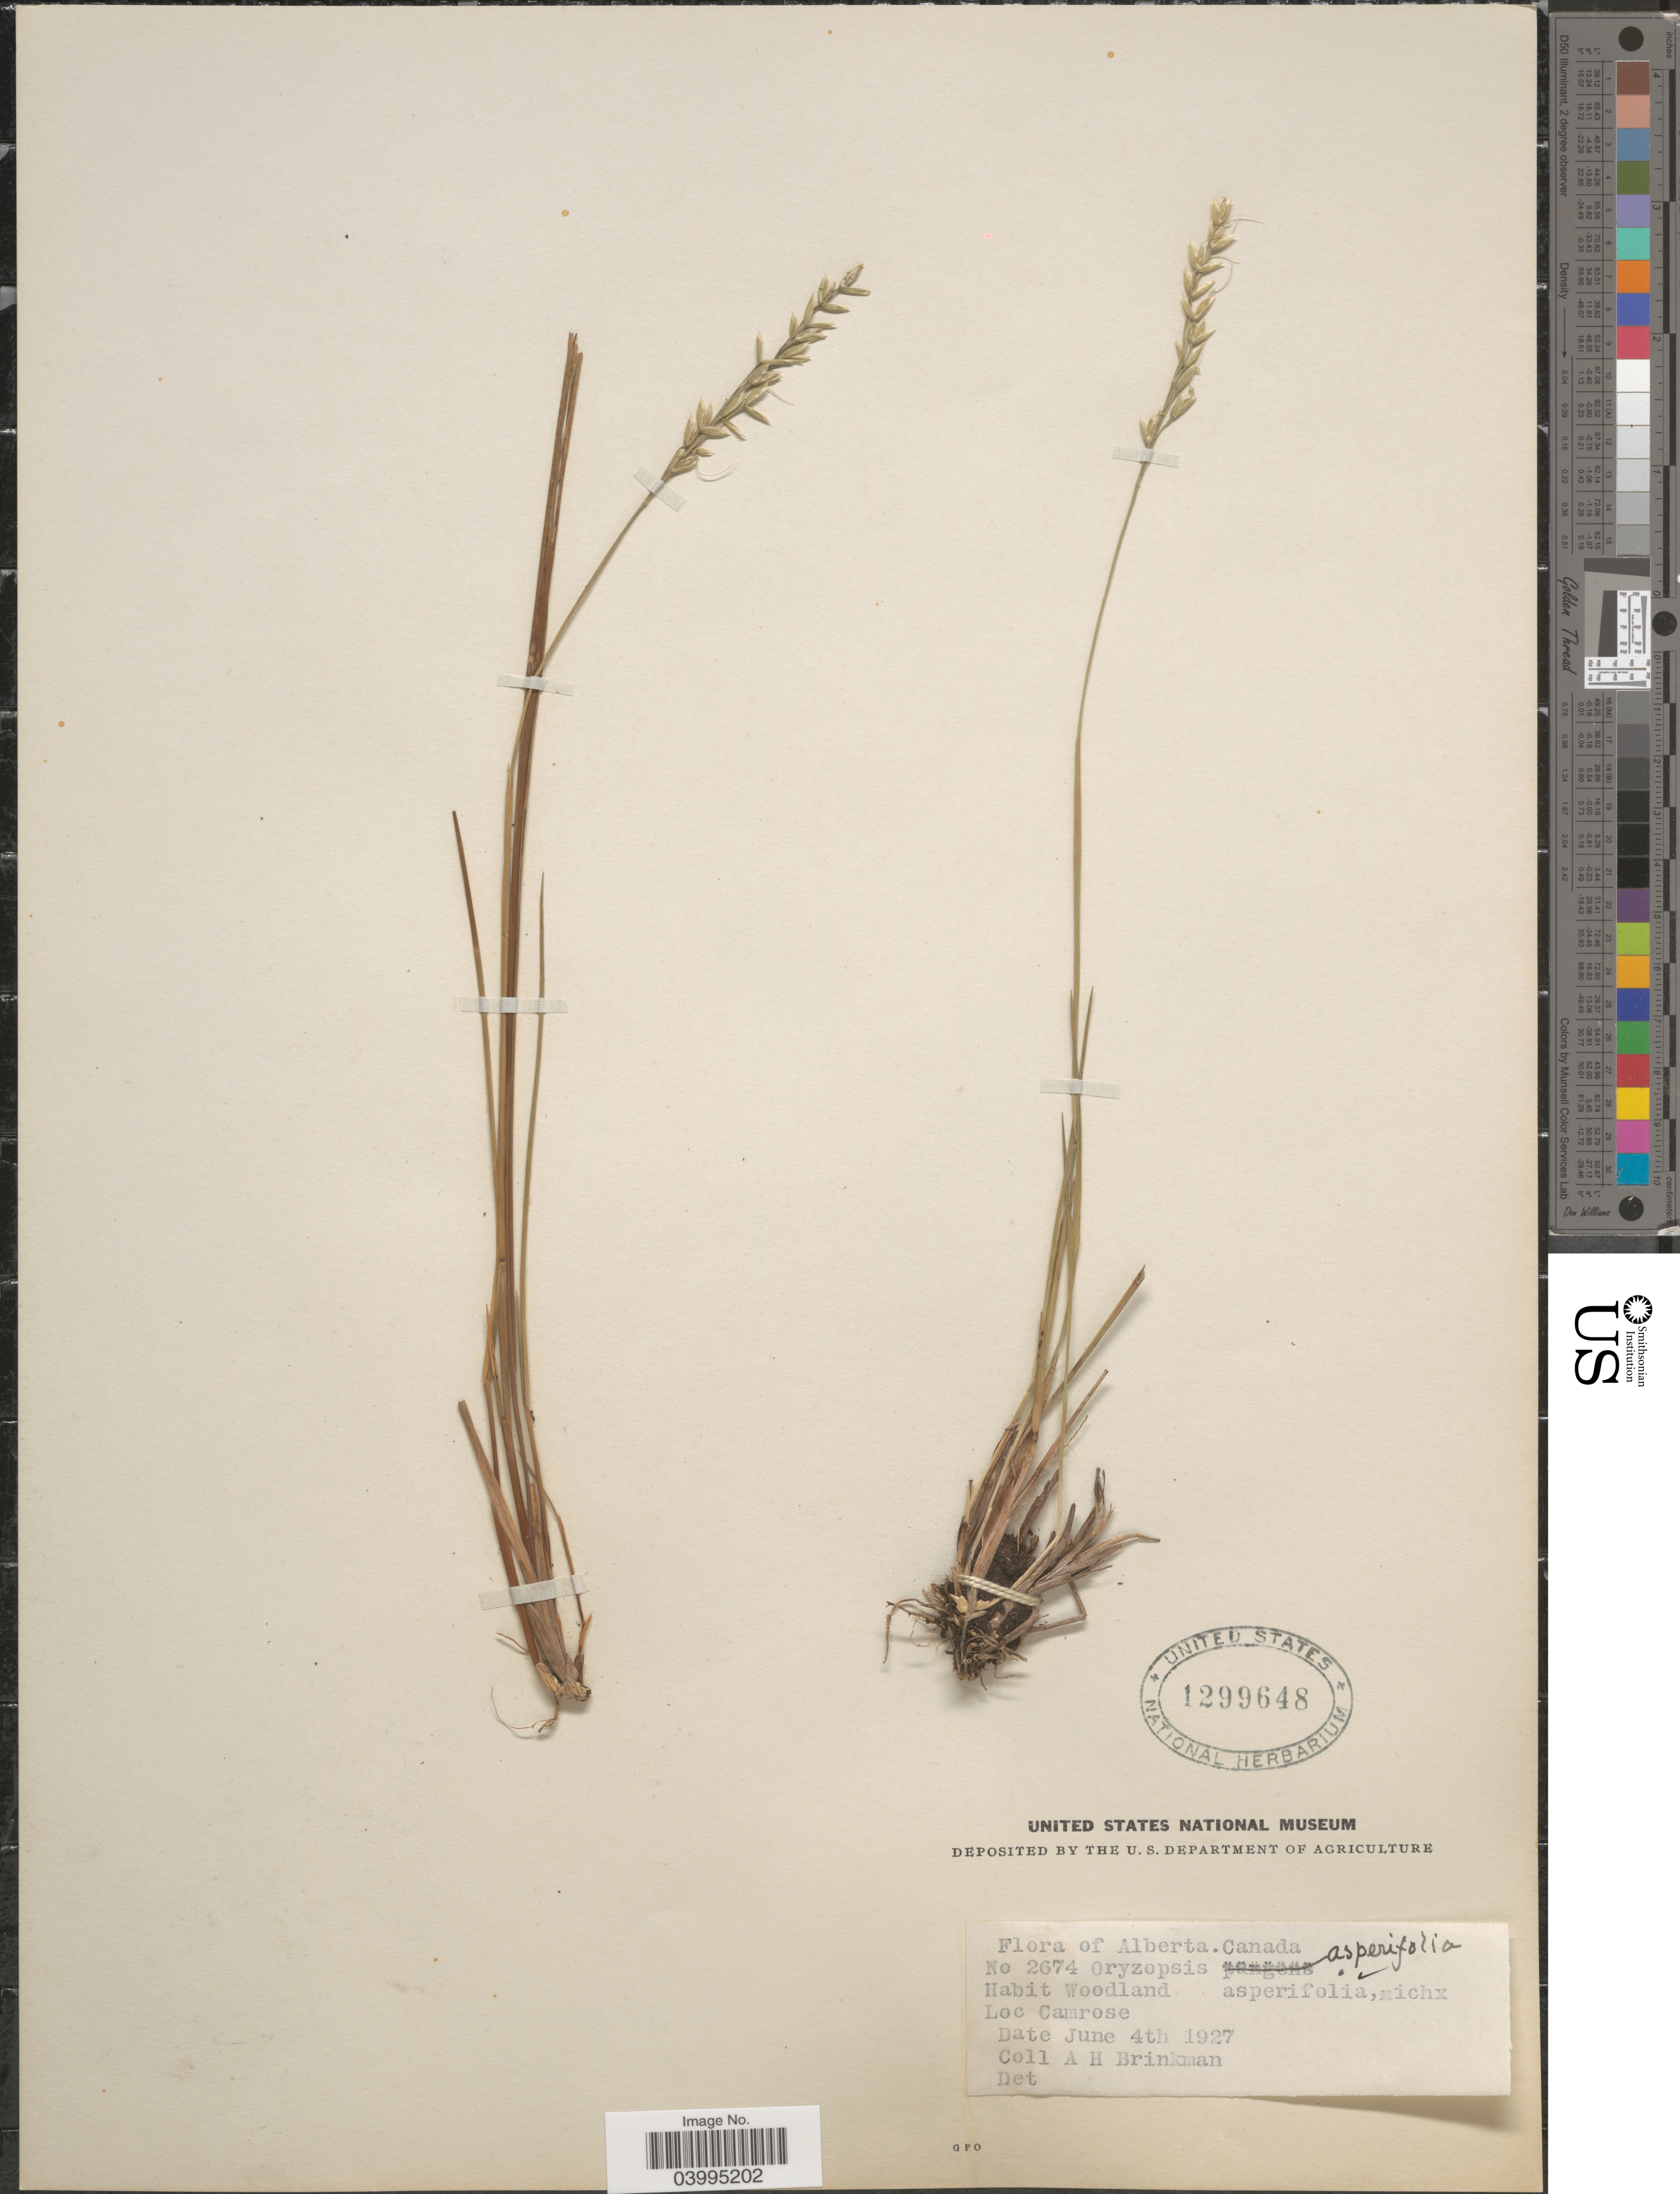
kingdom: Plantae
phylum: Tracheophyta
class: Liliopsida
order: Poales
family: Poaceae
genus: Oryzopsis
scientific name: Oryzopsis asperifolia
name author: Michx.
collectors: A. Brinkman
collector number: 2674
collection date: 1927-06-04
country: Canada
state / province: Alberta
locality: Woodland. Camrose.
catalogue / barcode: US 1299648